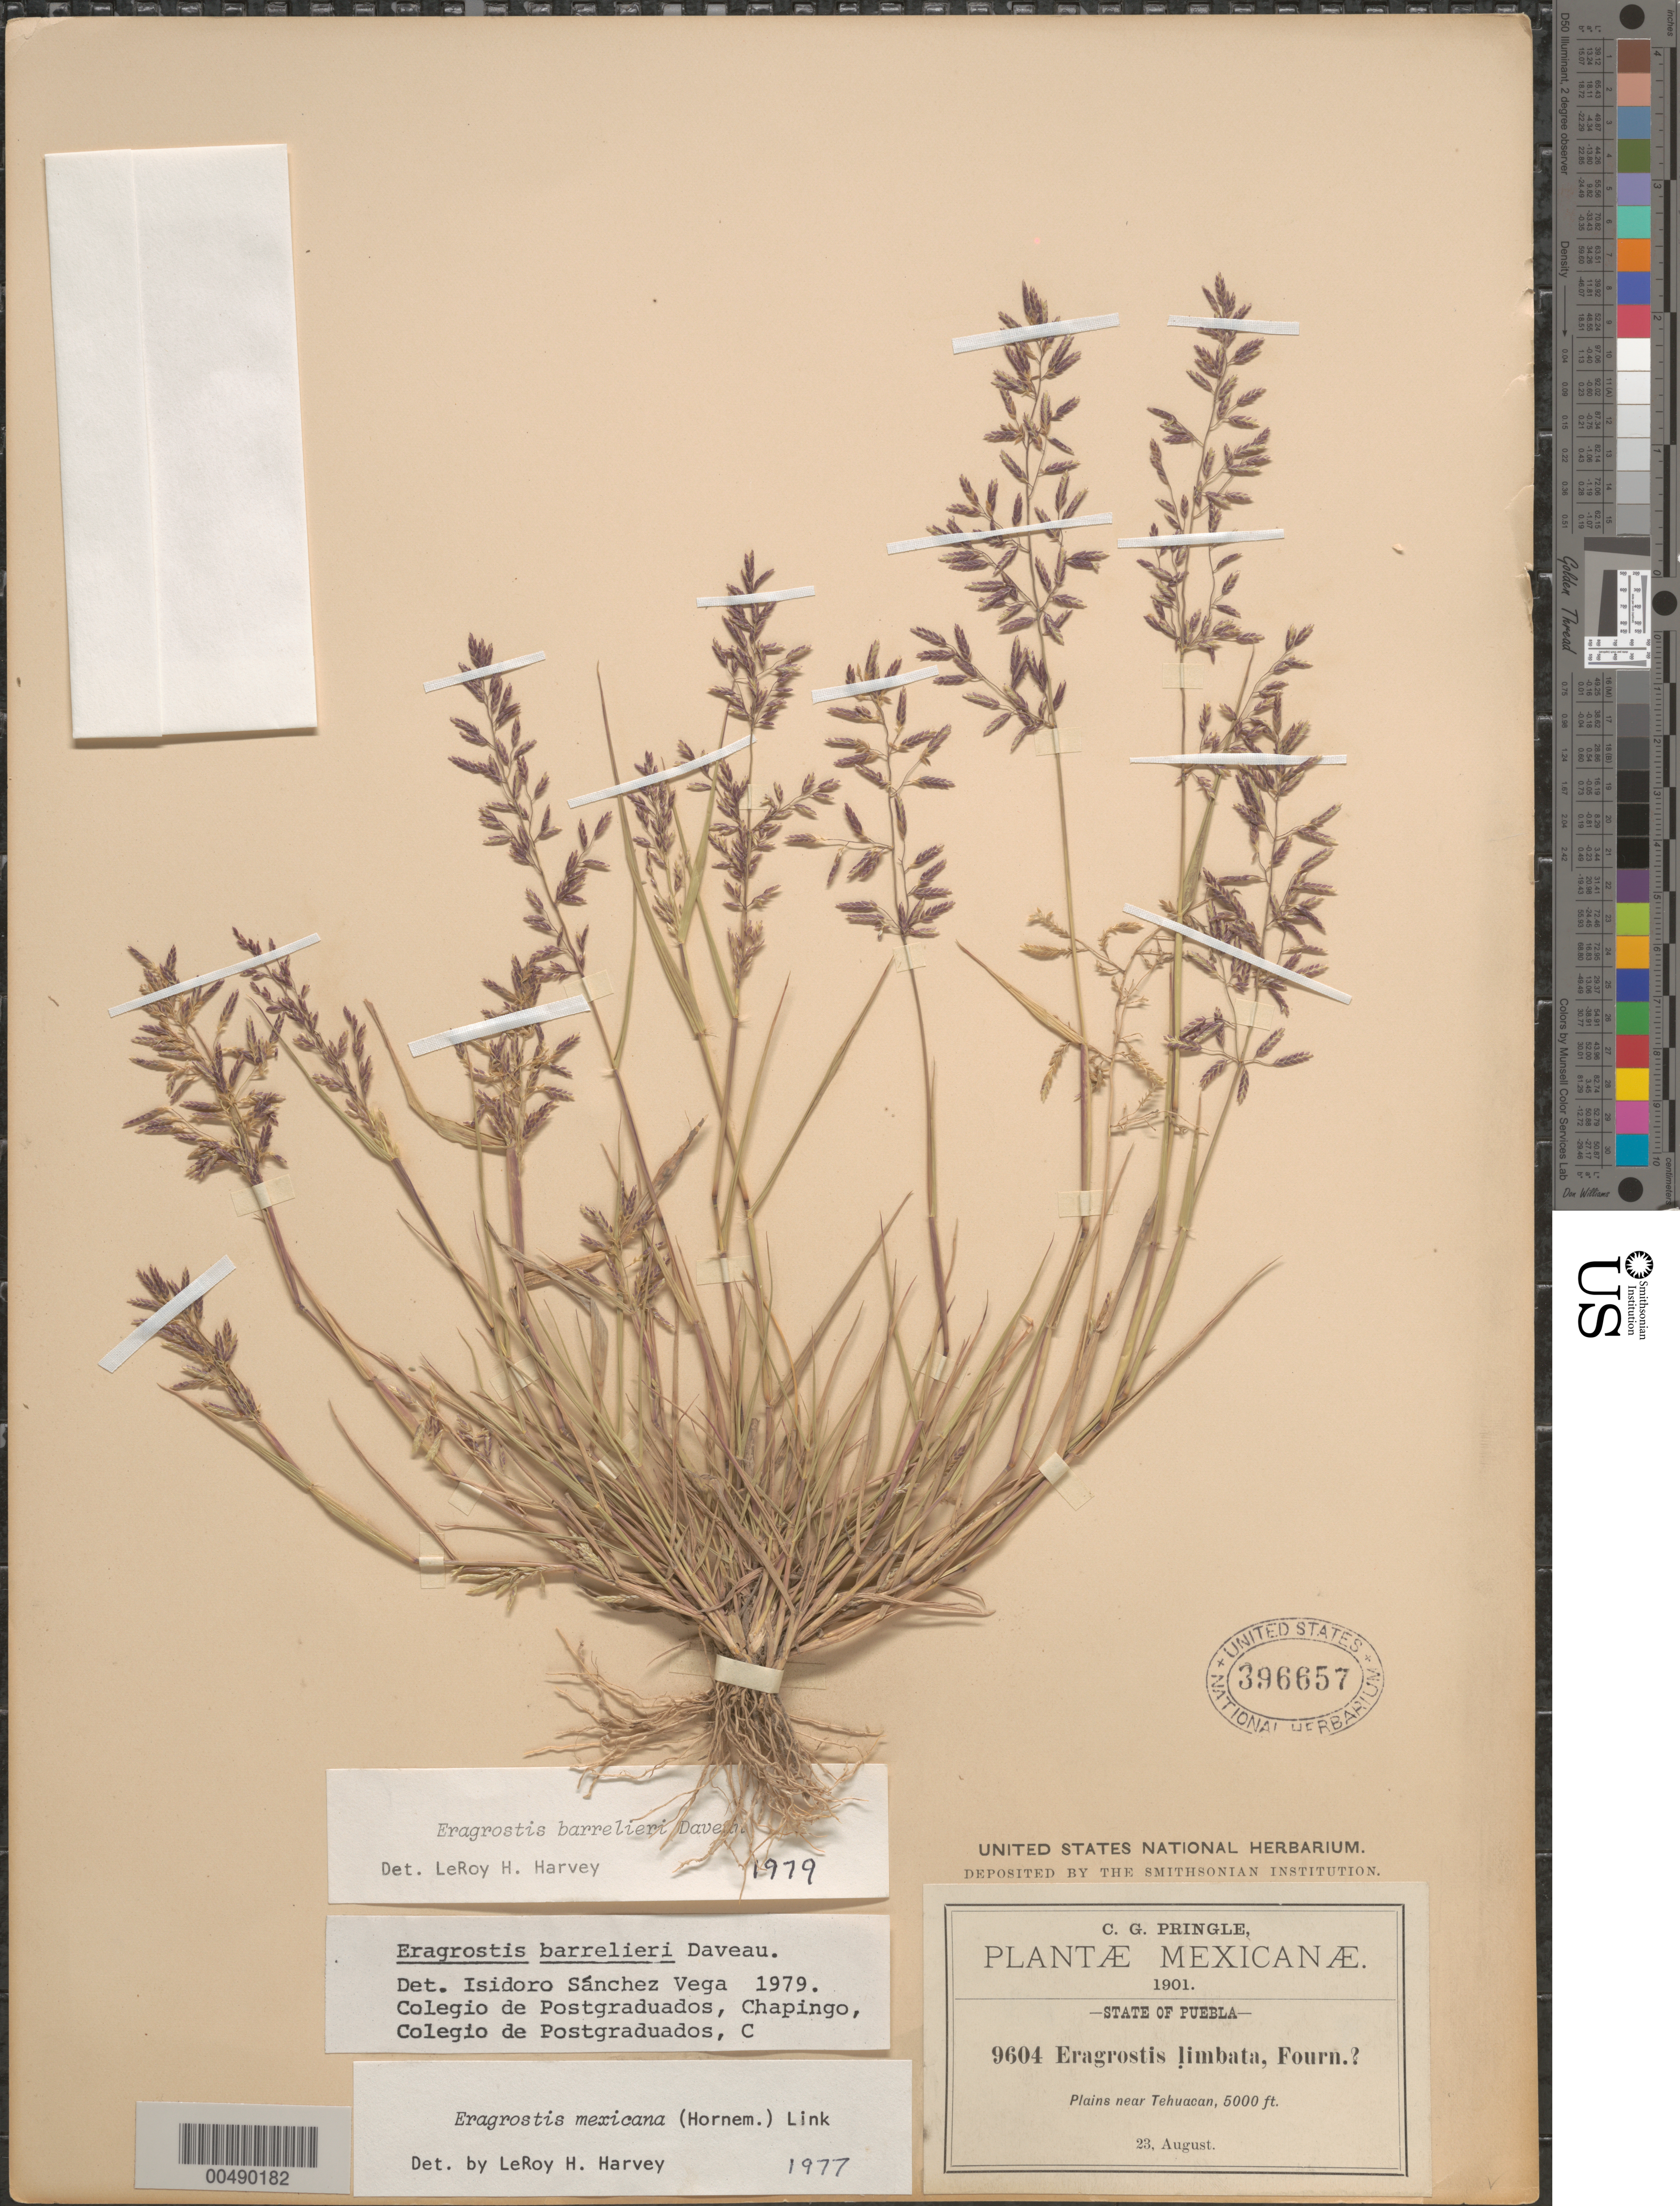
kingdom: Plantae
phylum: Tracheophyta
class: Liliopsida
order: Poales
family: Poaceae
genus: Eragrostis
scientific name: Eragrostis barrelieri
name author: Daveau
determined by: Harvey, L. H.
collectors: C. G. Pringle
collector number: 9604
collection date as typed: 23 Aug 1901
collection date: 1901-08-23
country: Mexico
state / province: Puebla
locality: Near Tehuacan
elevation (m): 1524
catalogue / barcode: US 396657